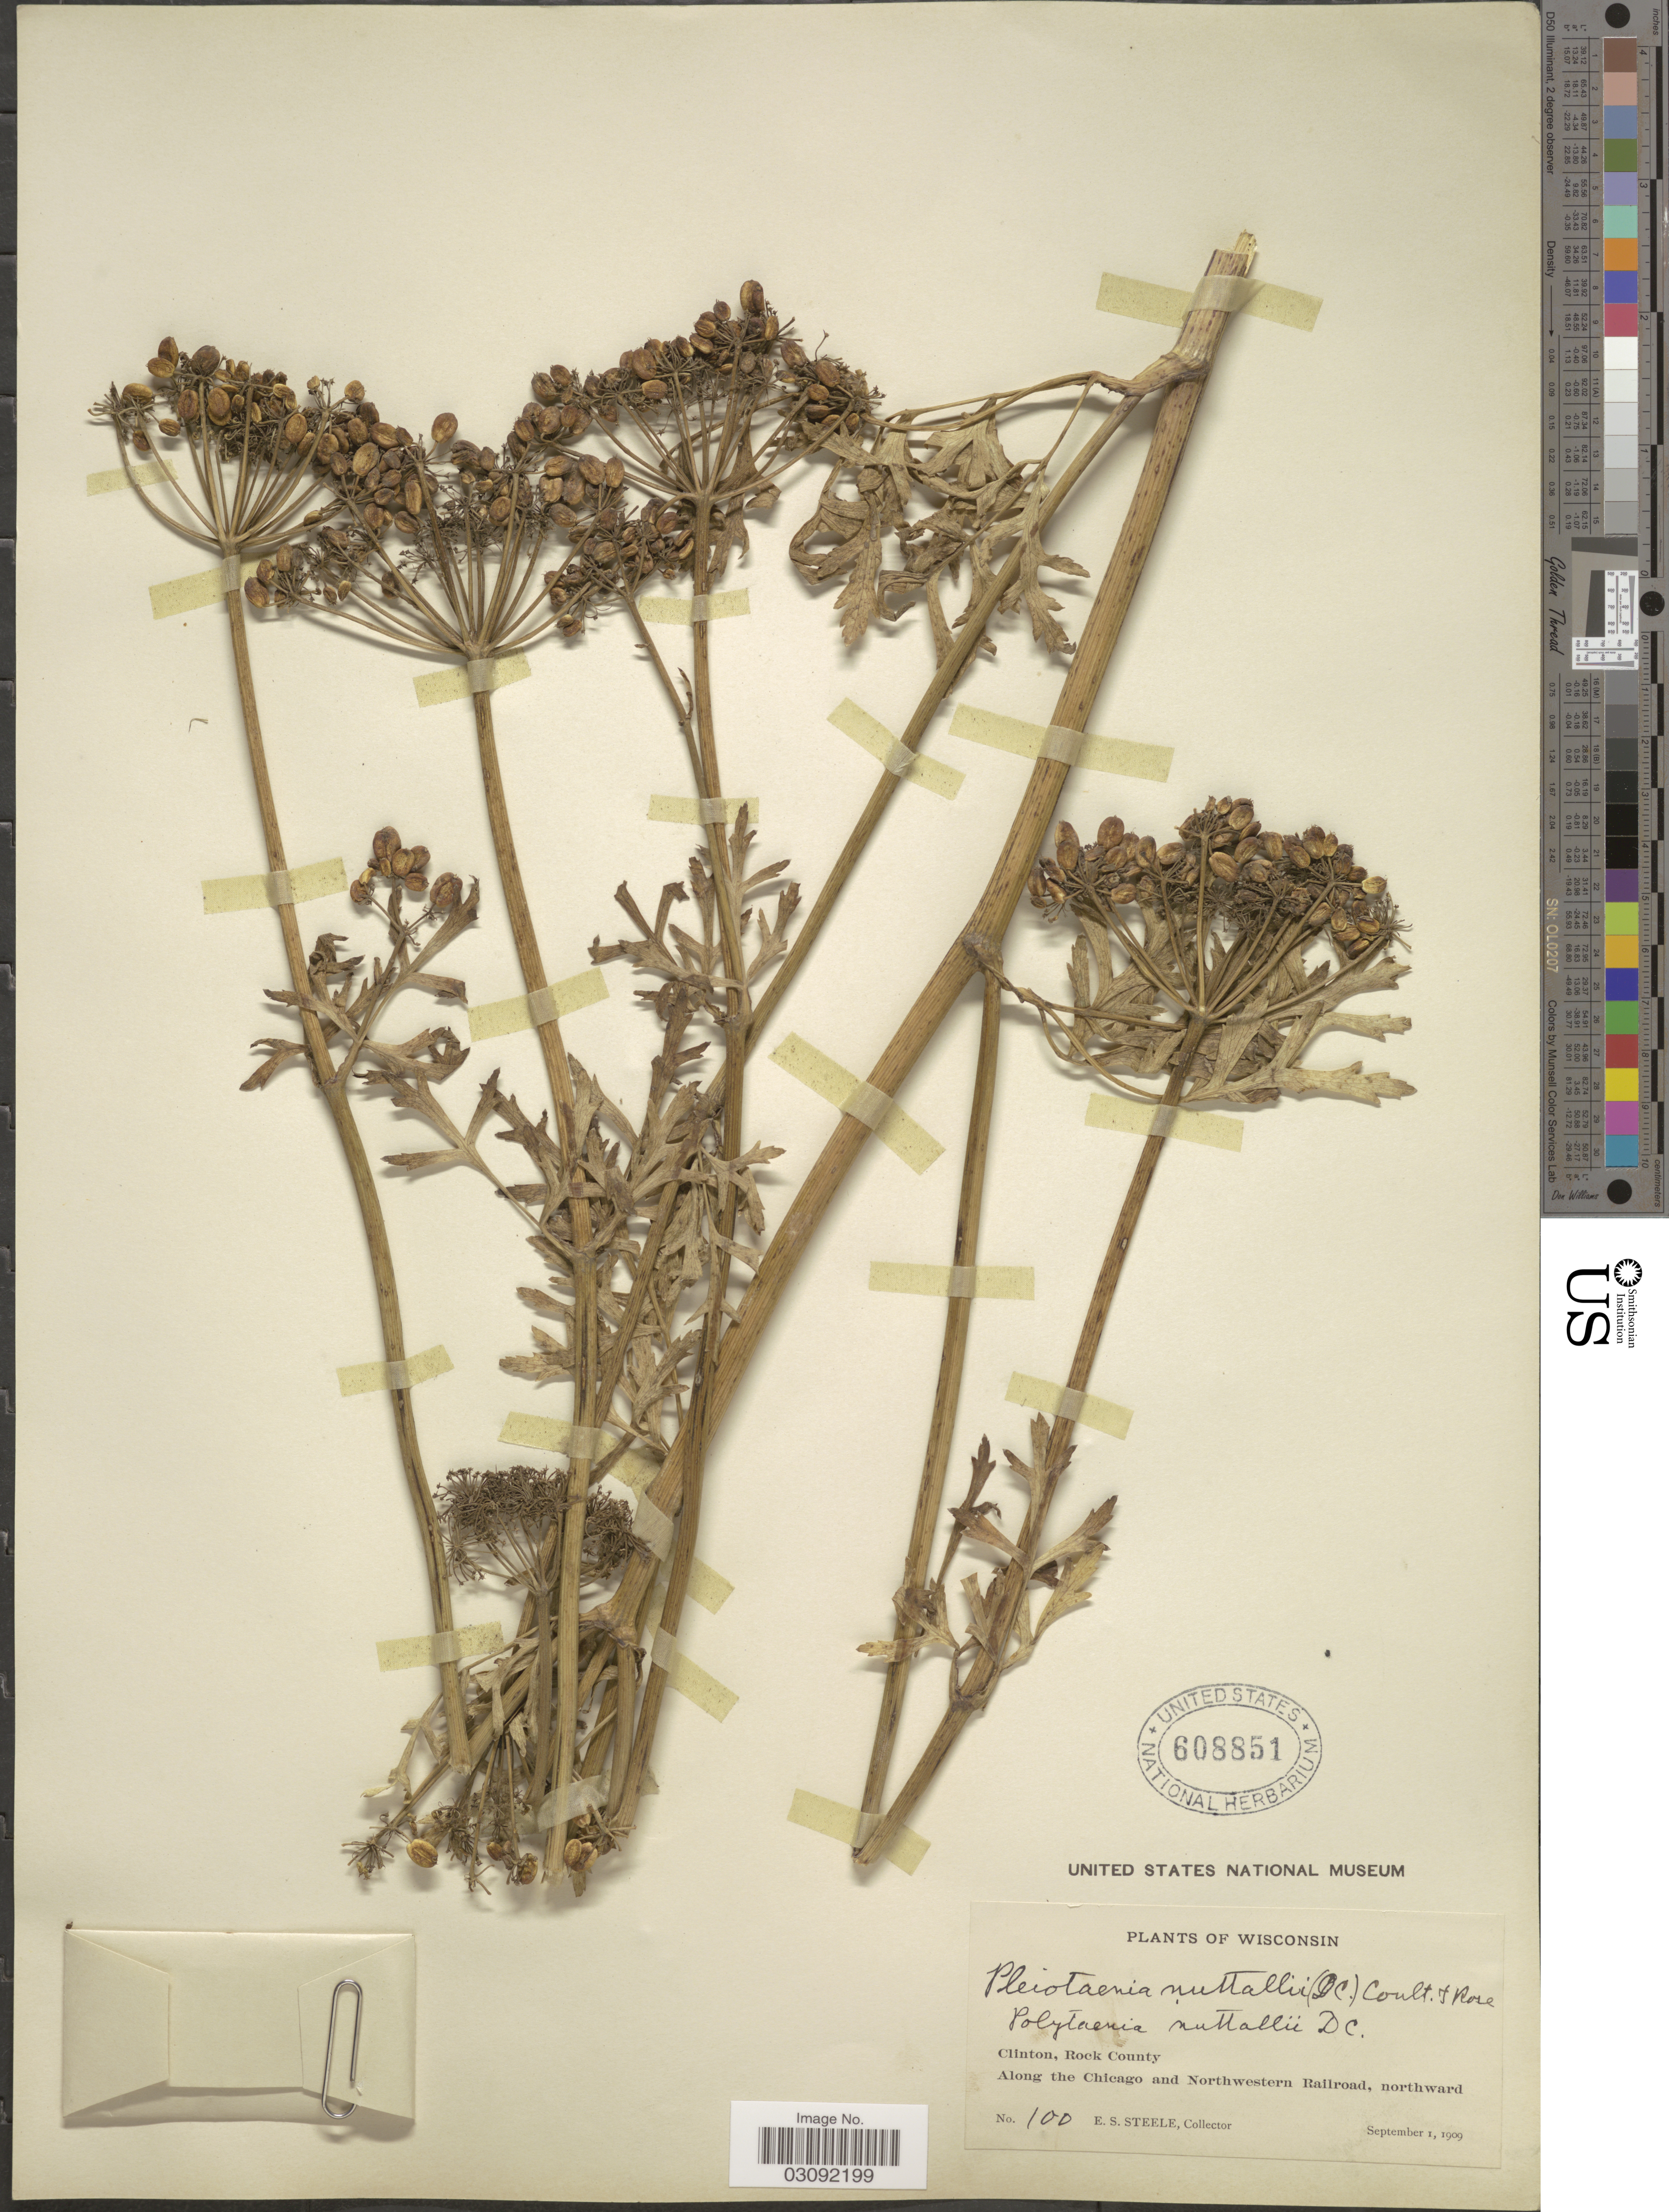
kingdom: Plantae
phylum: Tracheophyta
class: Magnoliopsida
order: Apiales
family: Apiaceae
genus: Polytaenia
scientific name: Polytaenia nuttallii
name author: DC.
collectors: E. Steele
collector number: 100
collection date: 1909-09-01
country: United States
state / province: Wisconsin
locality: Clinton, Rock County. Along the Chicago and Northwestern Railroad, northward.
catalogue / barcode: US 608851